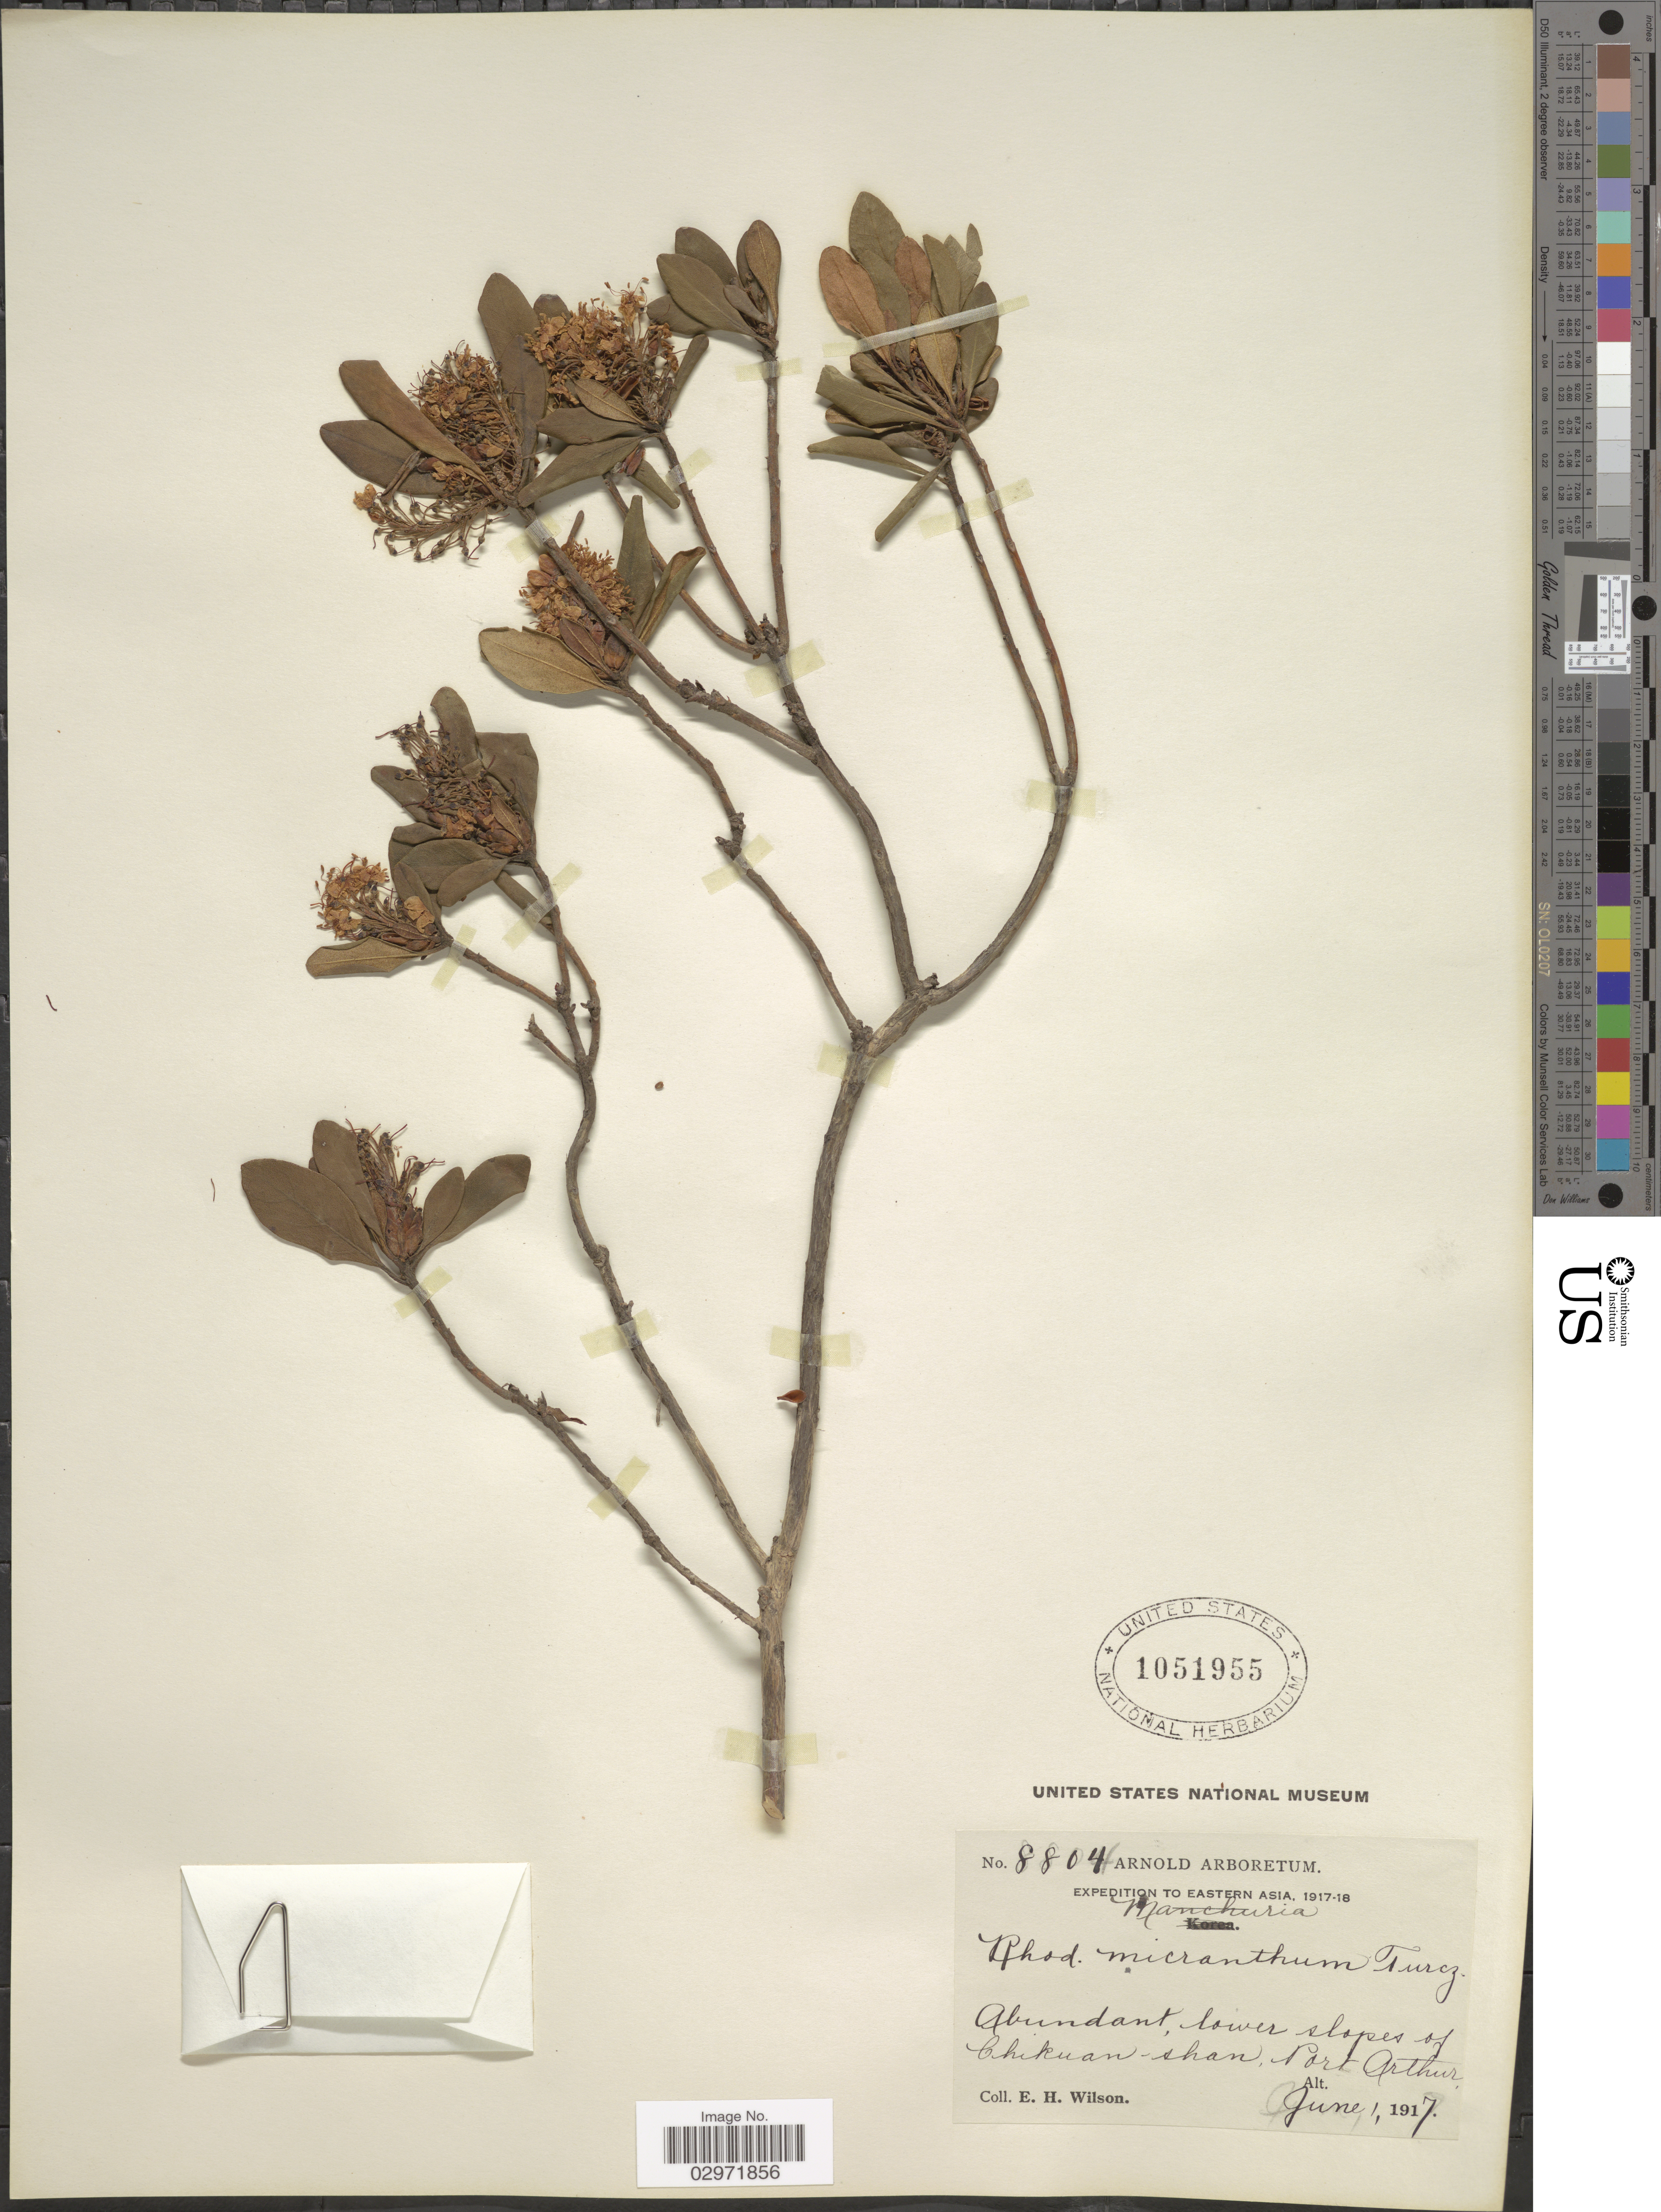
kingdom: Plantae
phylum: Tracheophyta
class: Magnoliopsida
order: Ericales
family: Ericaceae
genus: Rhododendron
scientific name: Rhododendron micranthum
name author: Turcz.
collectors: E. Wilson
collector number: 8804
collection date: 1917-06-01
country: China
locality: Eastern Asia, Manchuria, Abundant lower slopes of Chikuan-shan, Port Arthur.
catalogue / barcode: US 1051955